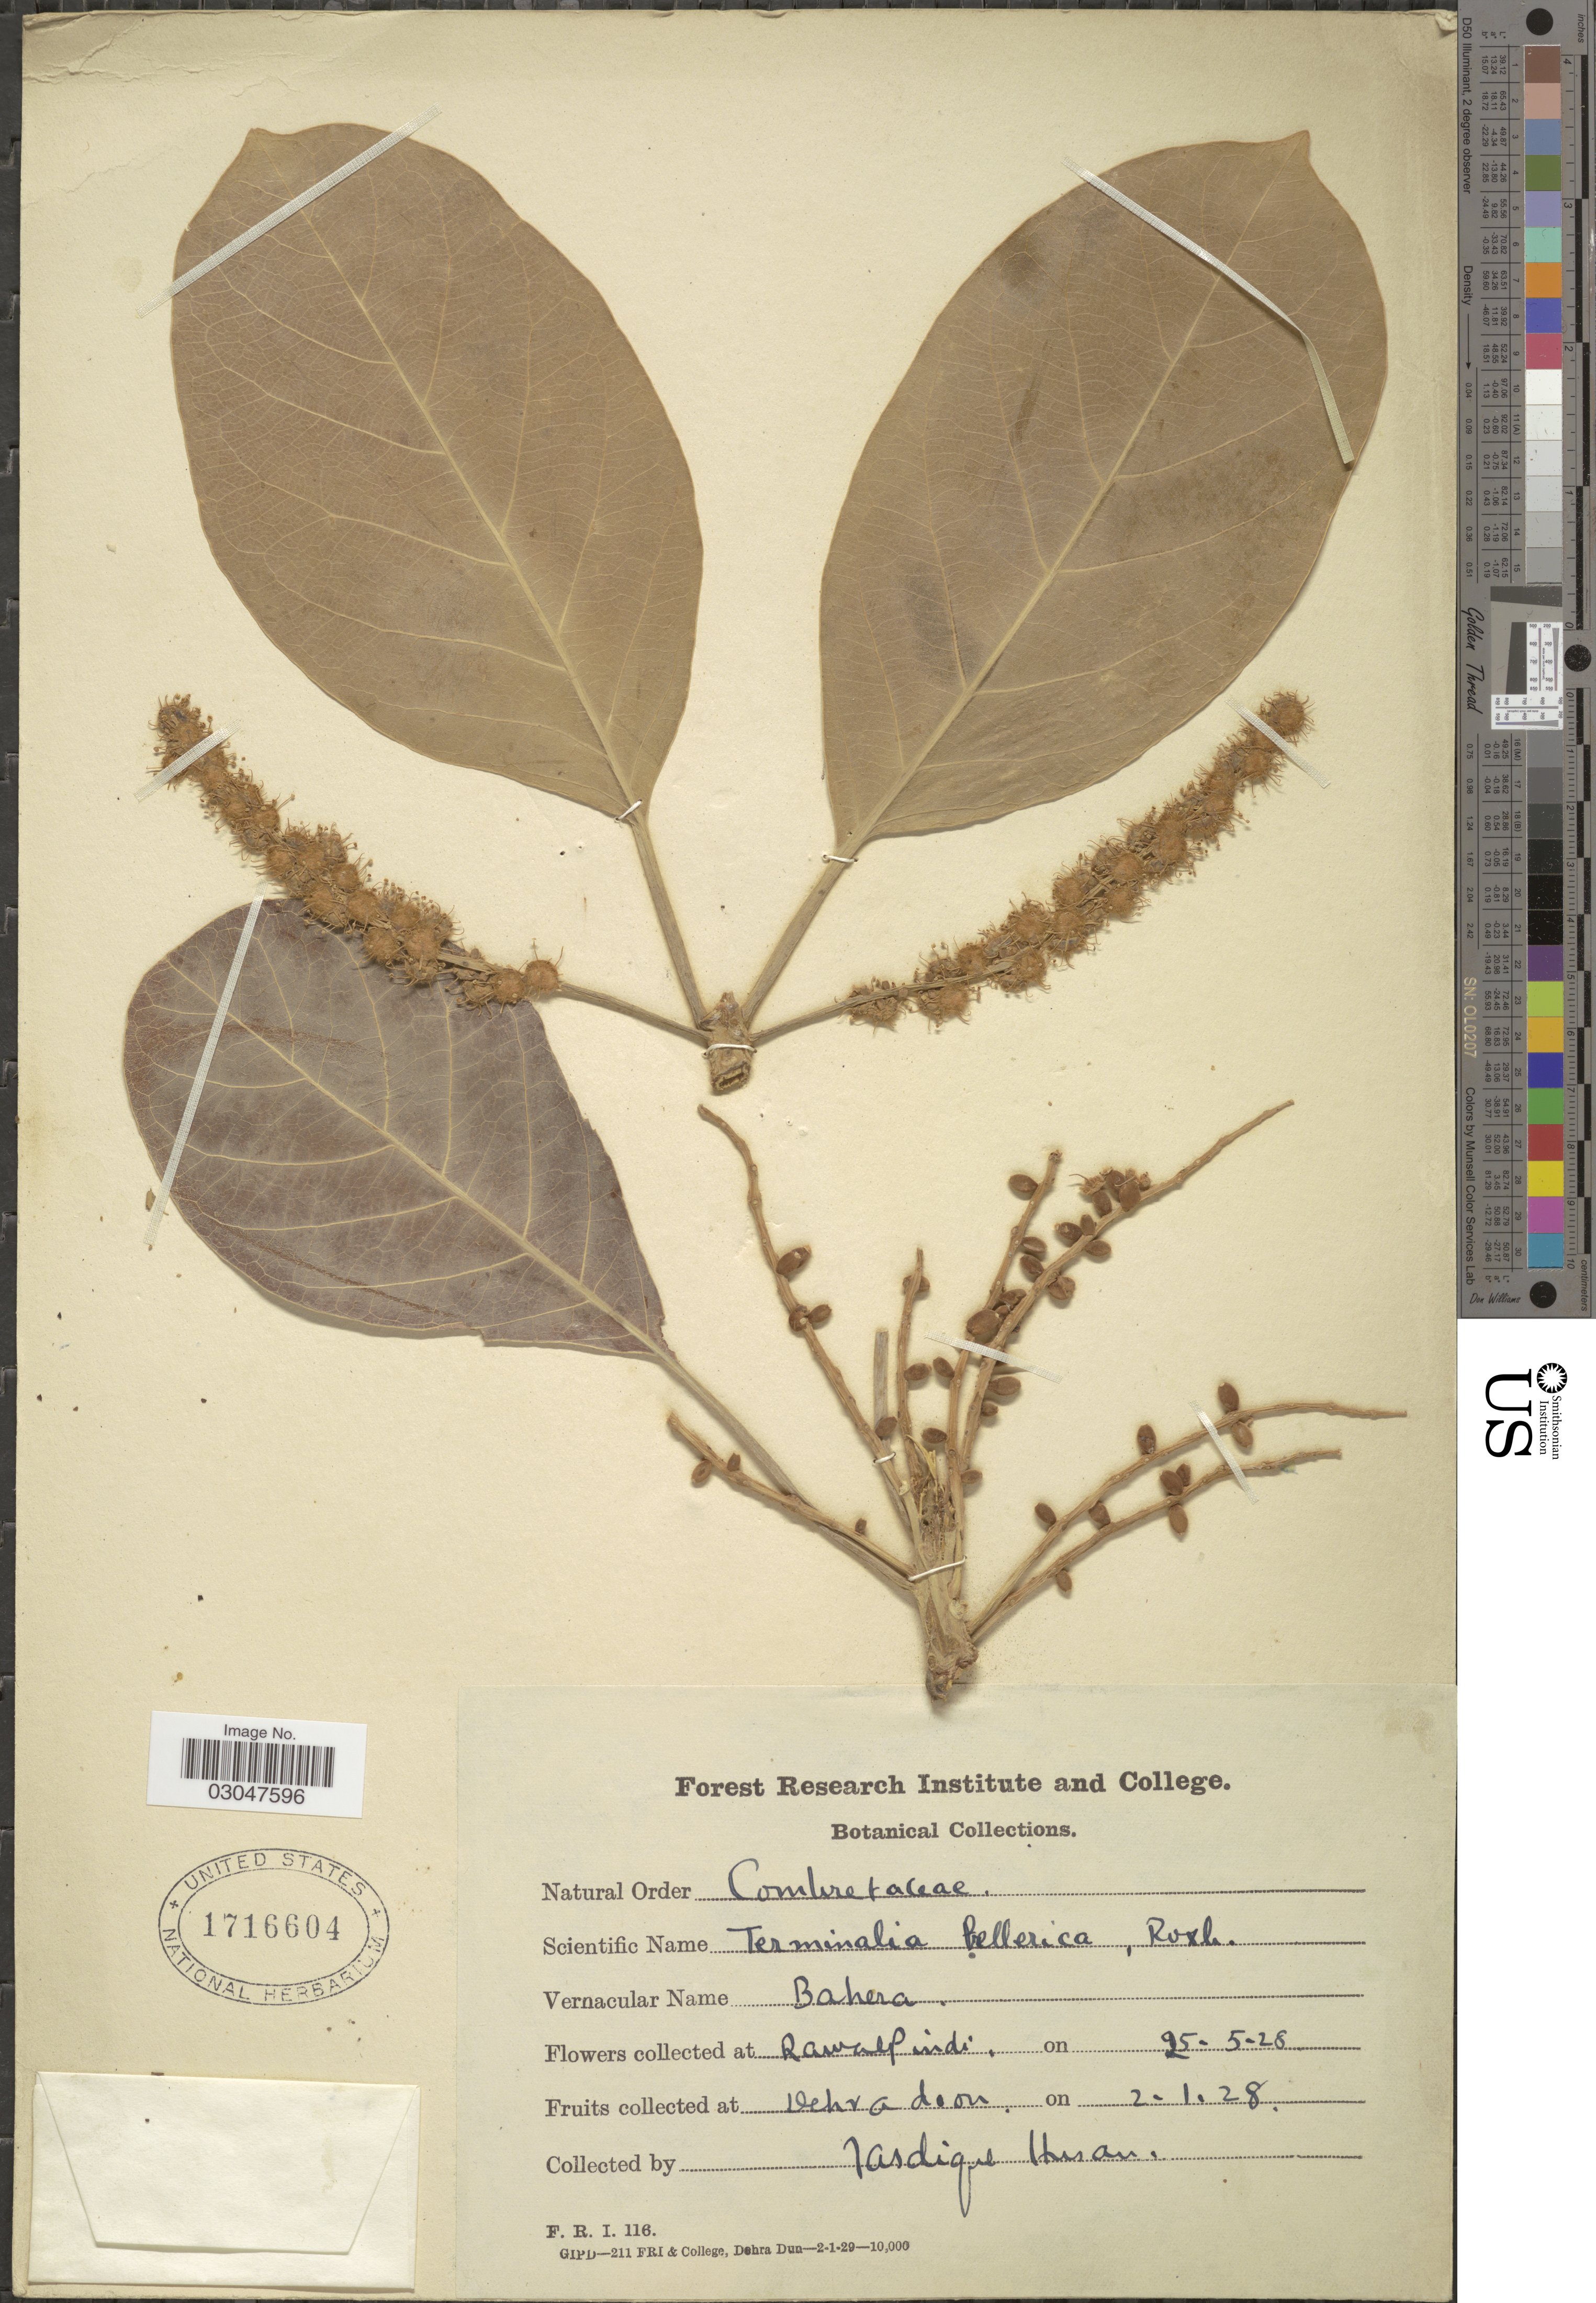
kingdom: Plantae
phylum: Tracheophyta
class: Magnoliopsida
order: Myrtales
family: Combretaceae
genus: Terminalia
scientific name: Terminalia bellirica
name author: (Gaertn.) Roxb.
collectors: T. Husan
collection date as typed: Transcribed d/m/y: 2/1/28 to 25/5/28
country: India / Pakistan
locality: Rawalpindi. Dehra dun.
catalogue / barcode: US 1716604